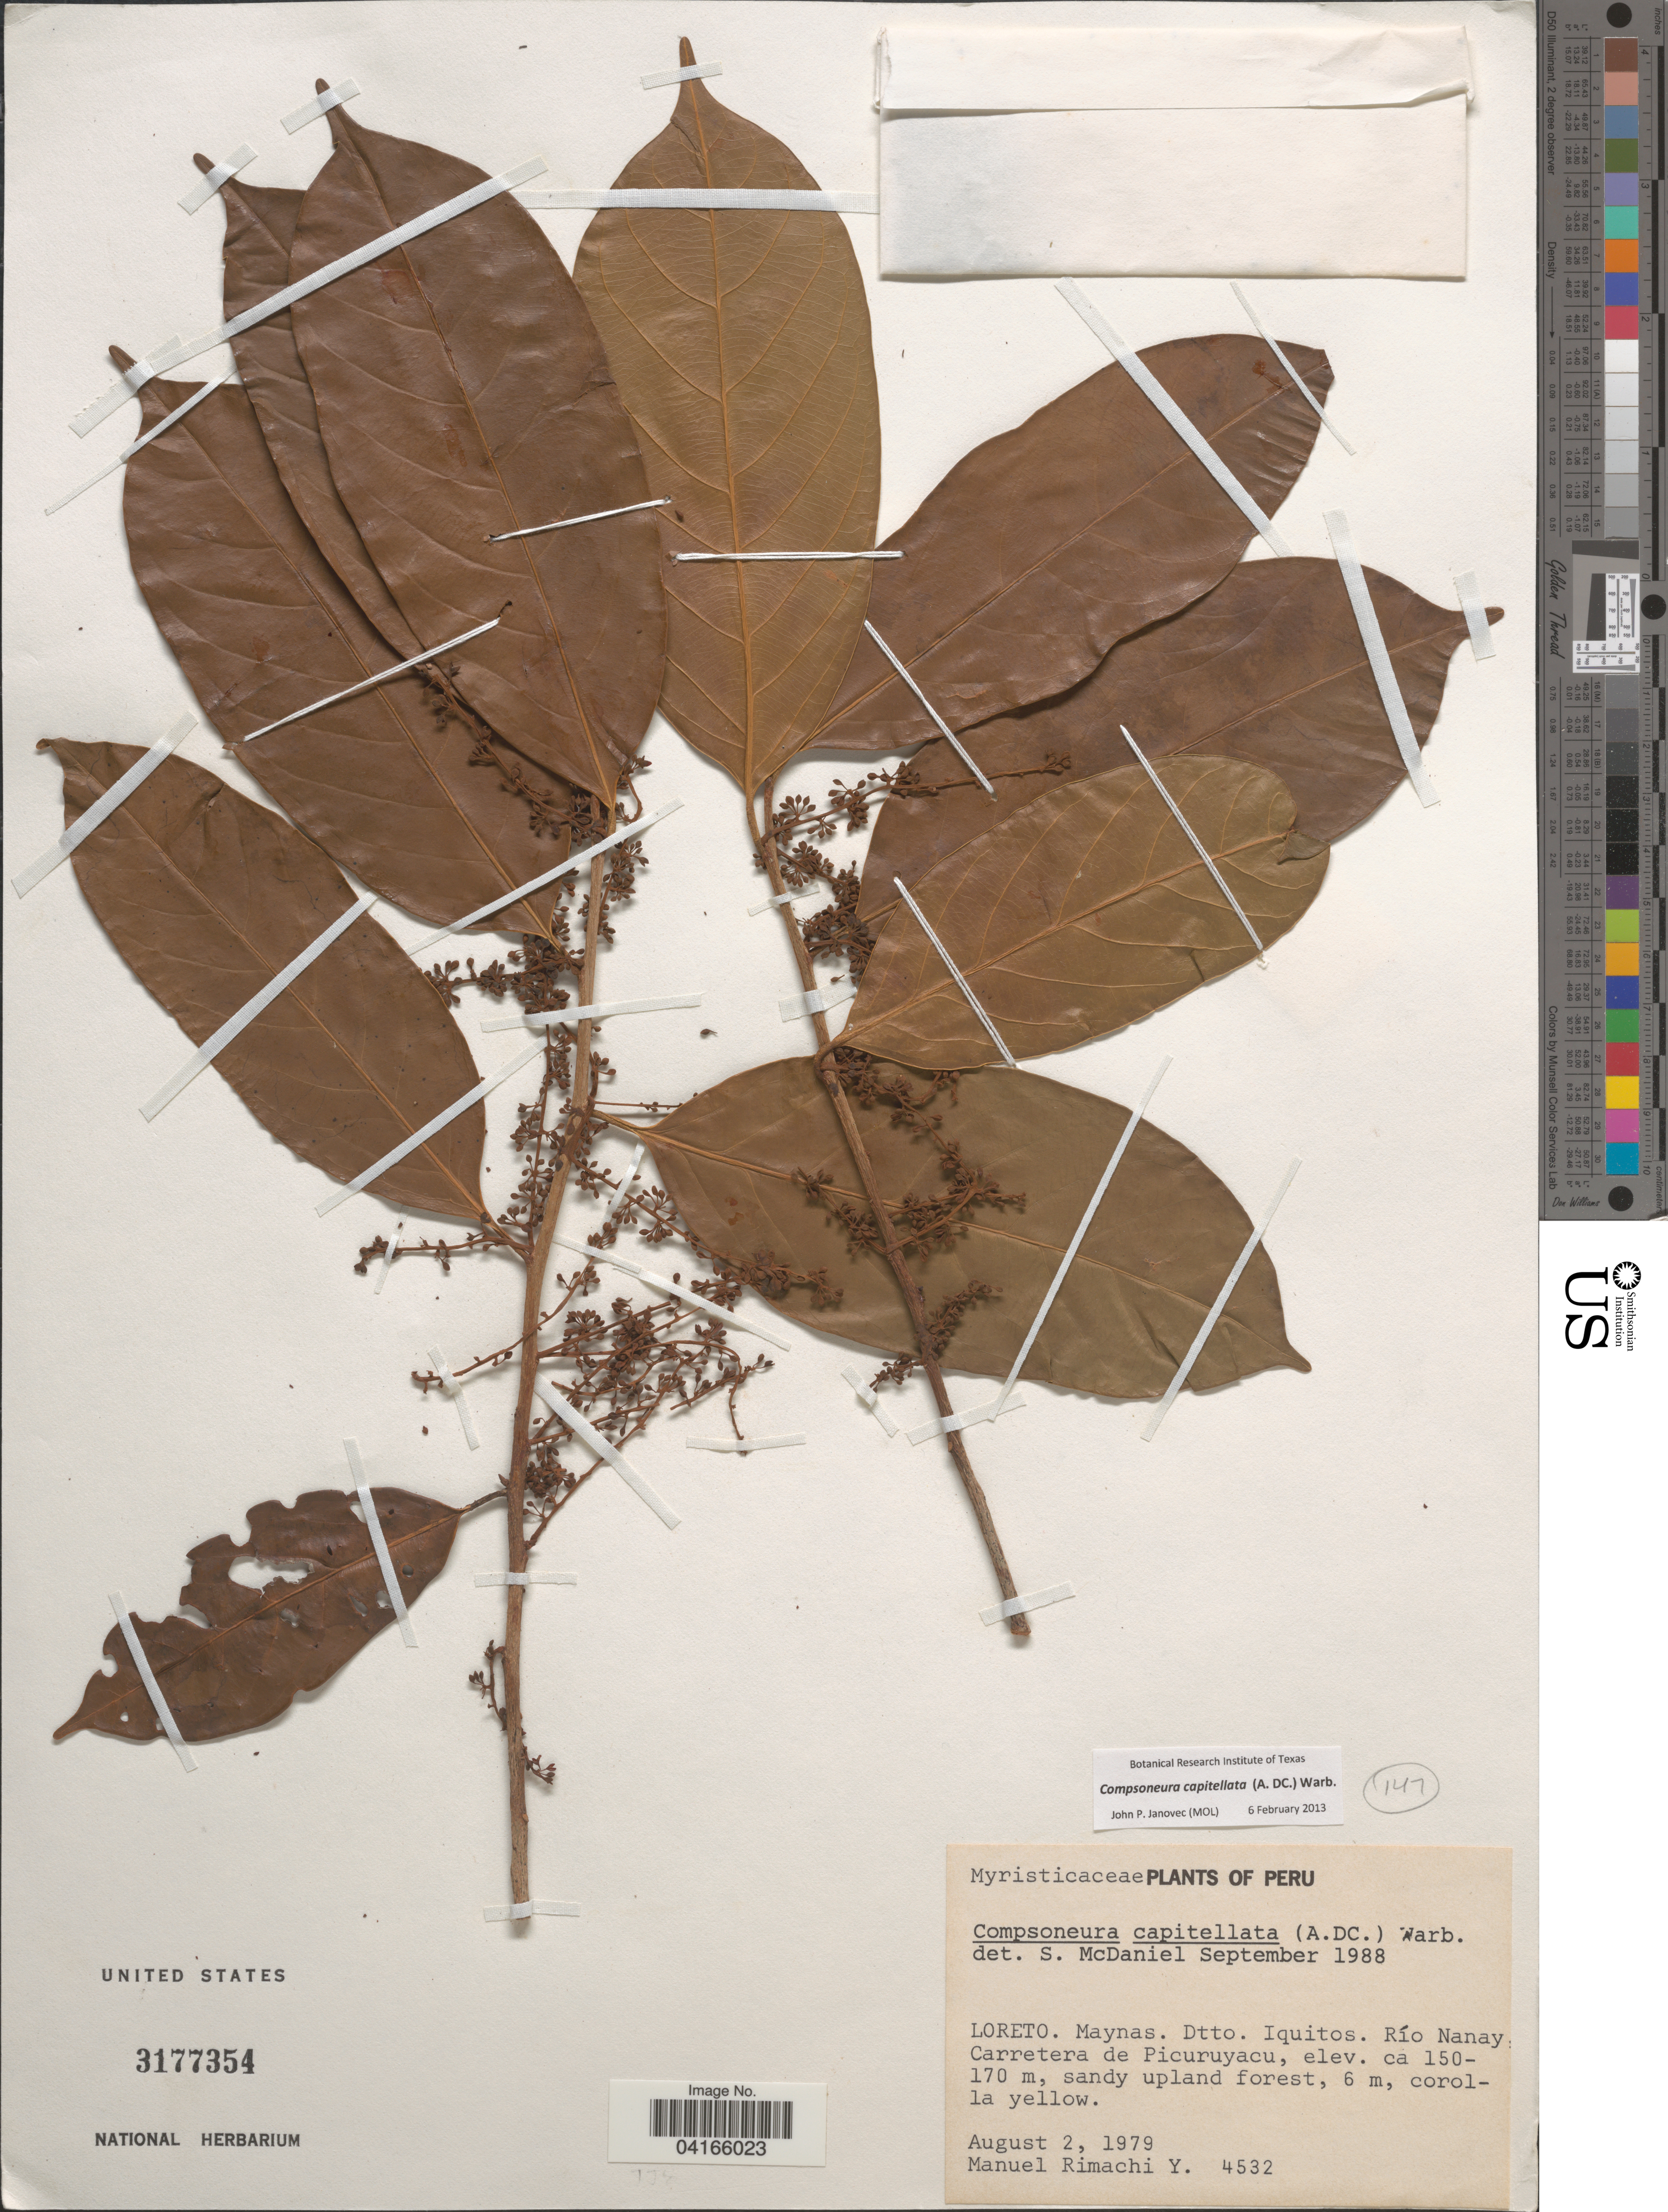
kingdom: Plantae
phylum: Tracheophyta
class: Magnoliopsida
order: Magnoliales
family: Myristicaceae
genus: Compsoneura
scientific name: Compsoneura capitellata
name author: (A. DC.) Warb.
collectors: M. Rimachi Y.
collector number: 4532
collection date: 1979-08-02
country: Peru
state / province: Loreto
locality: Maynas. Dtto. Iquitos. R'io Nanay Carretera de Picuruyacu.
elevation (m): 150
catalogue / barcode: US 3177354